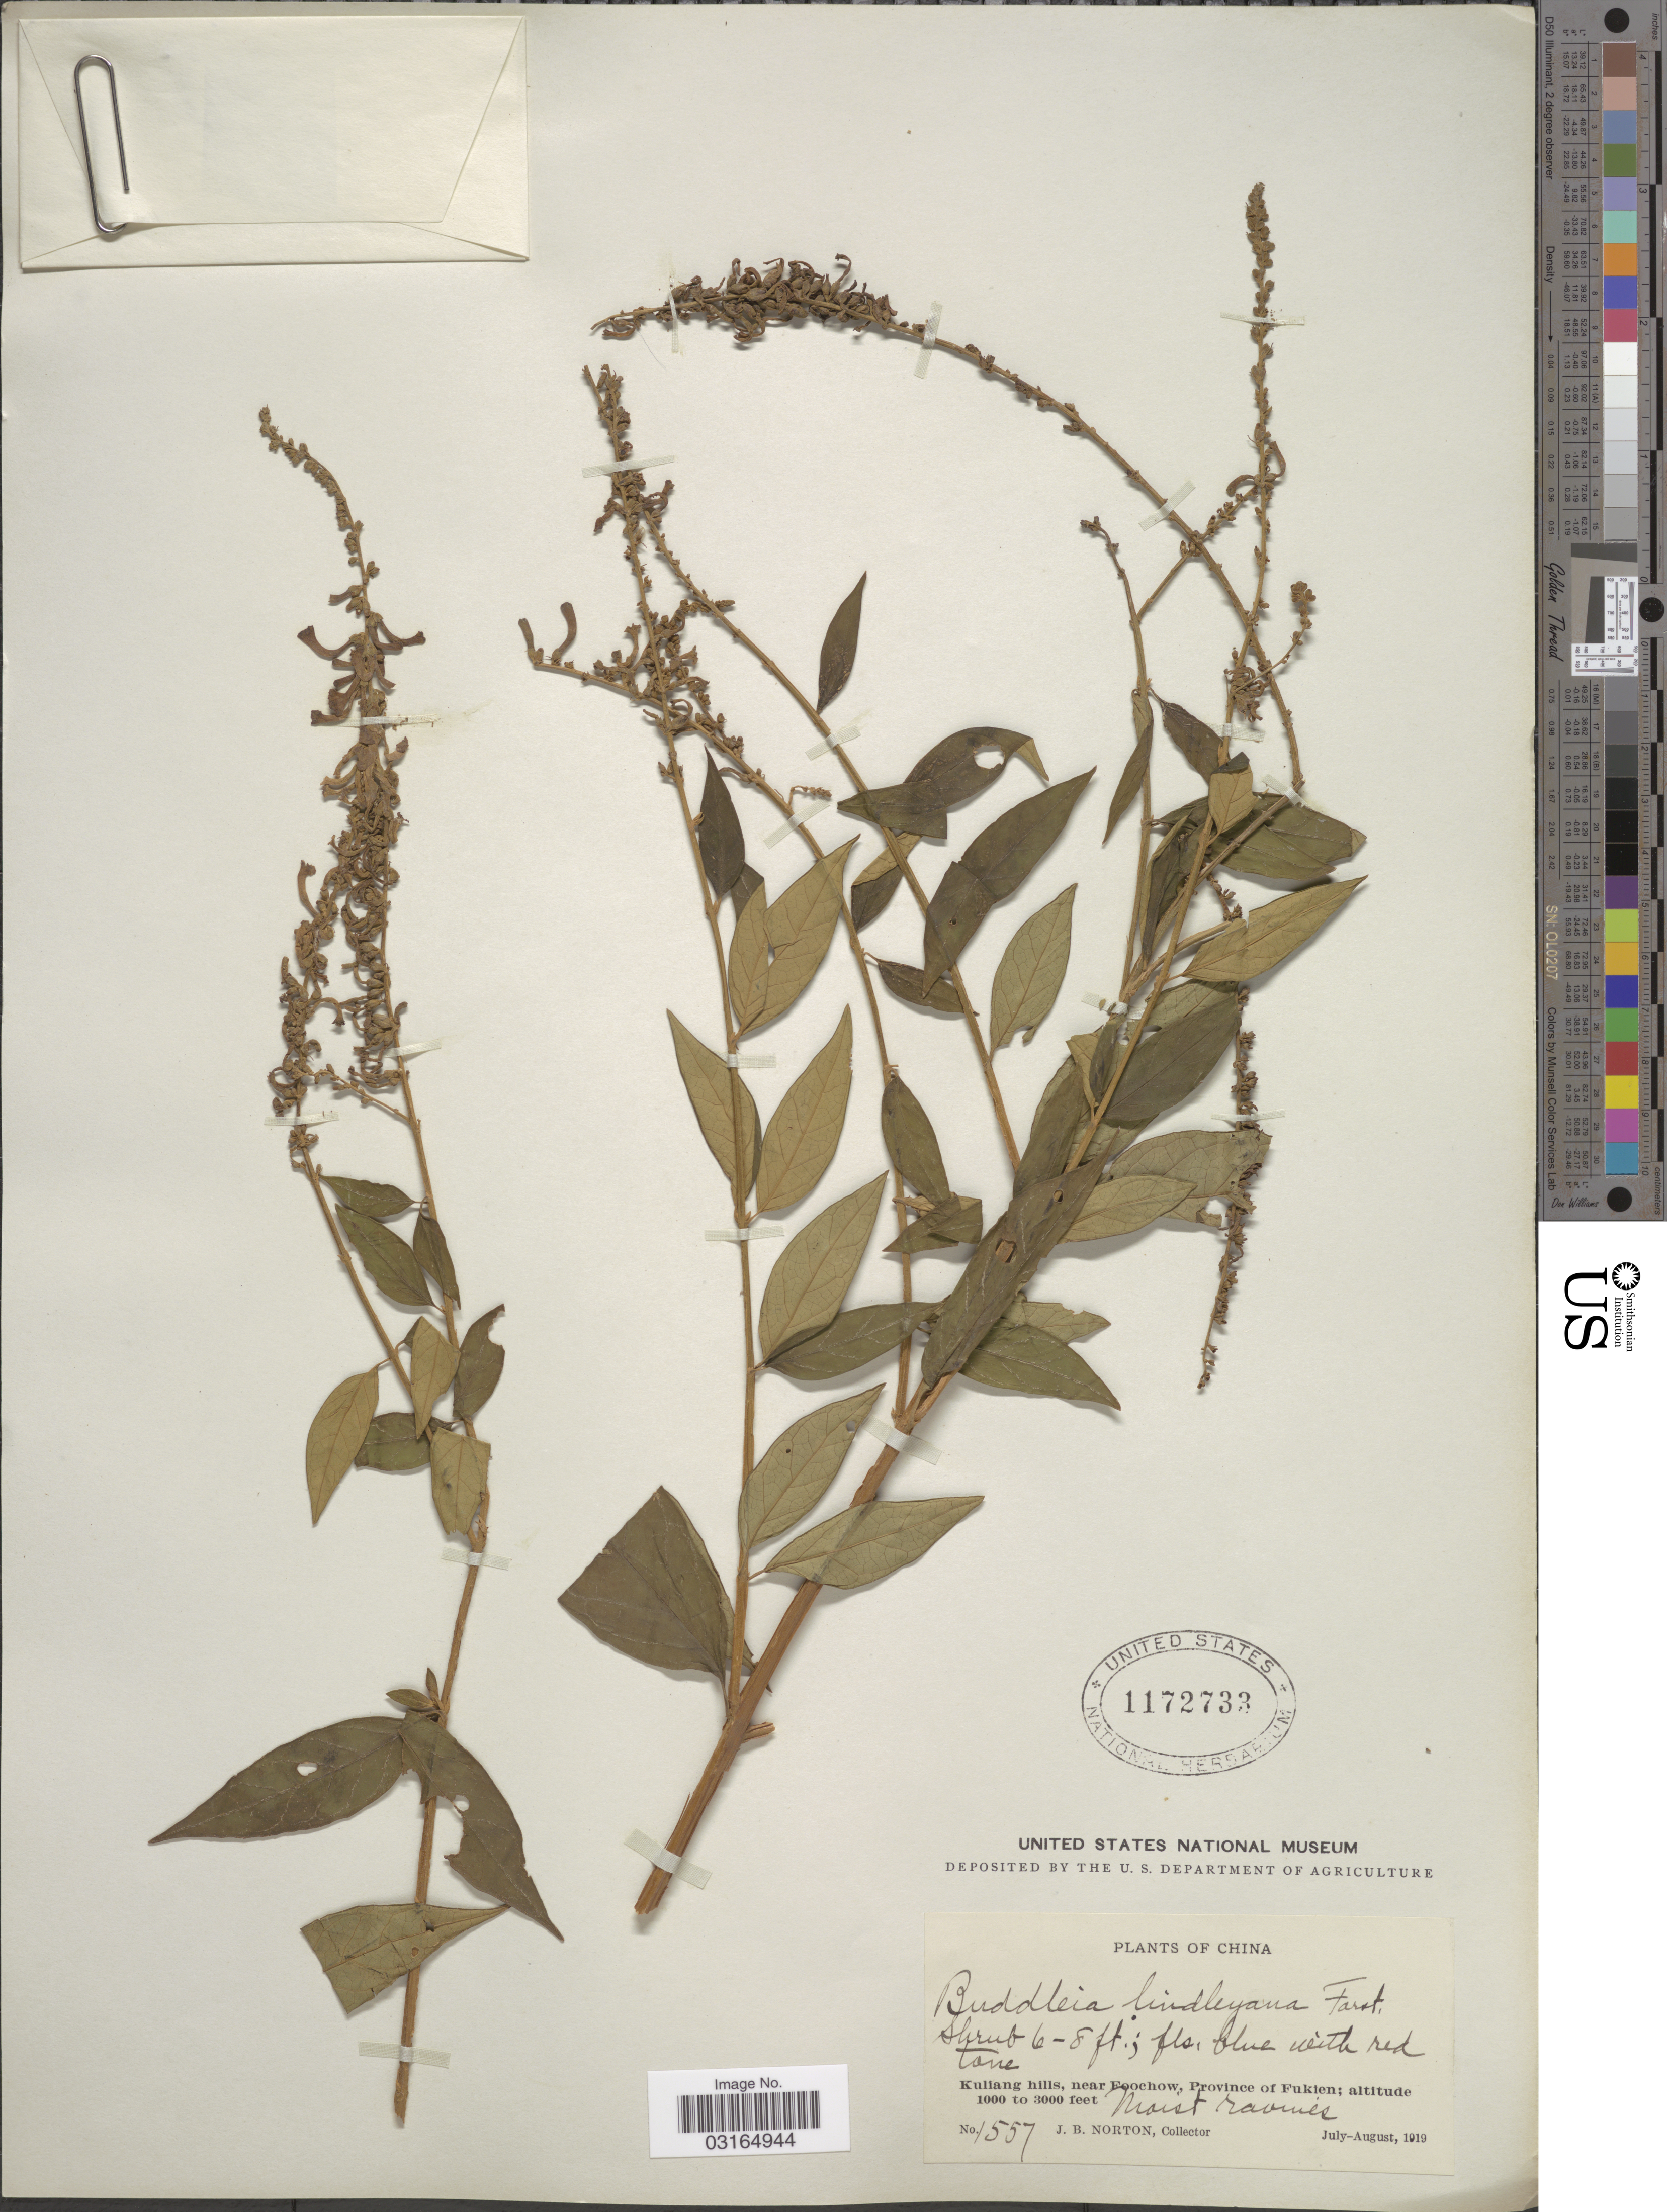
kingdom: Plantae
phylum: Tracheophyta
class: Magnoliopsida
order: Lamiales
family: Scrophulariaceae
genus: Buddleja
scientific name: Buddleja lindleyana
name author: Fortune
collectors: J. B. Norton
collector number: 1557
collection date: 1919-07/1919-08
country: China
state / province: Fujian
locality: Kuliang hills, near Foochow, Province of Fukien.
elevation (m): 305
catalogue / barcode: US 1172733